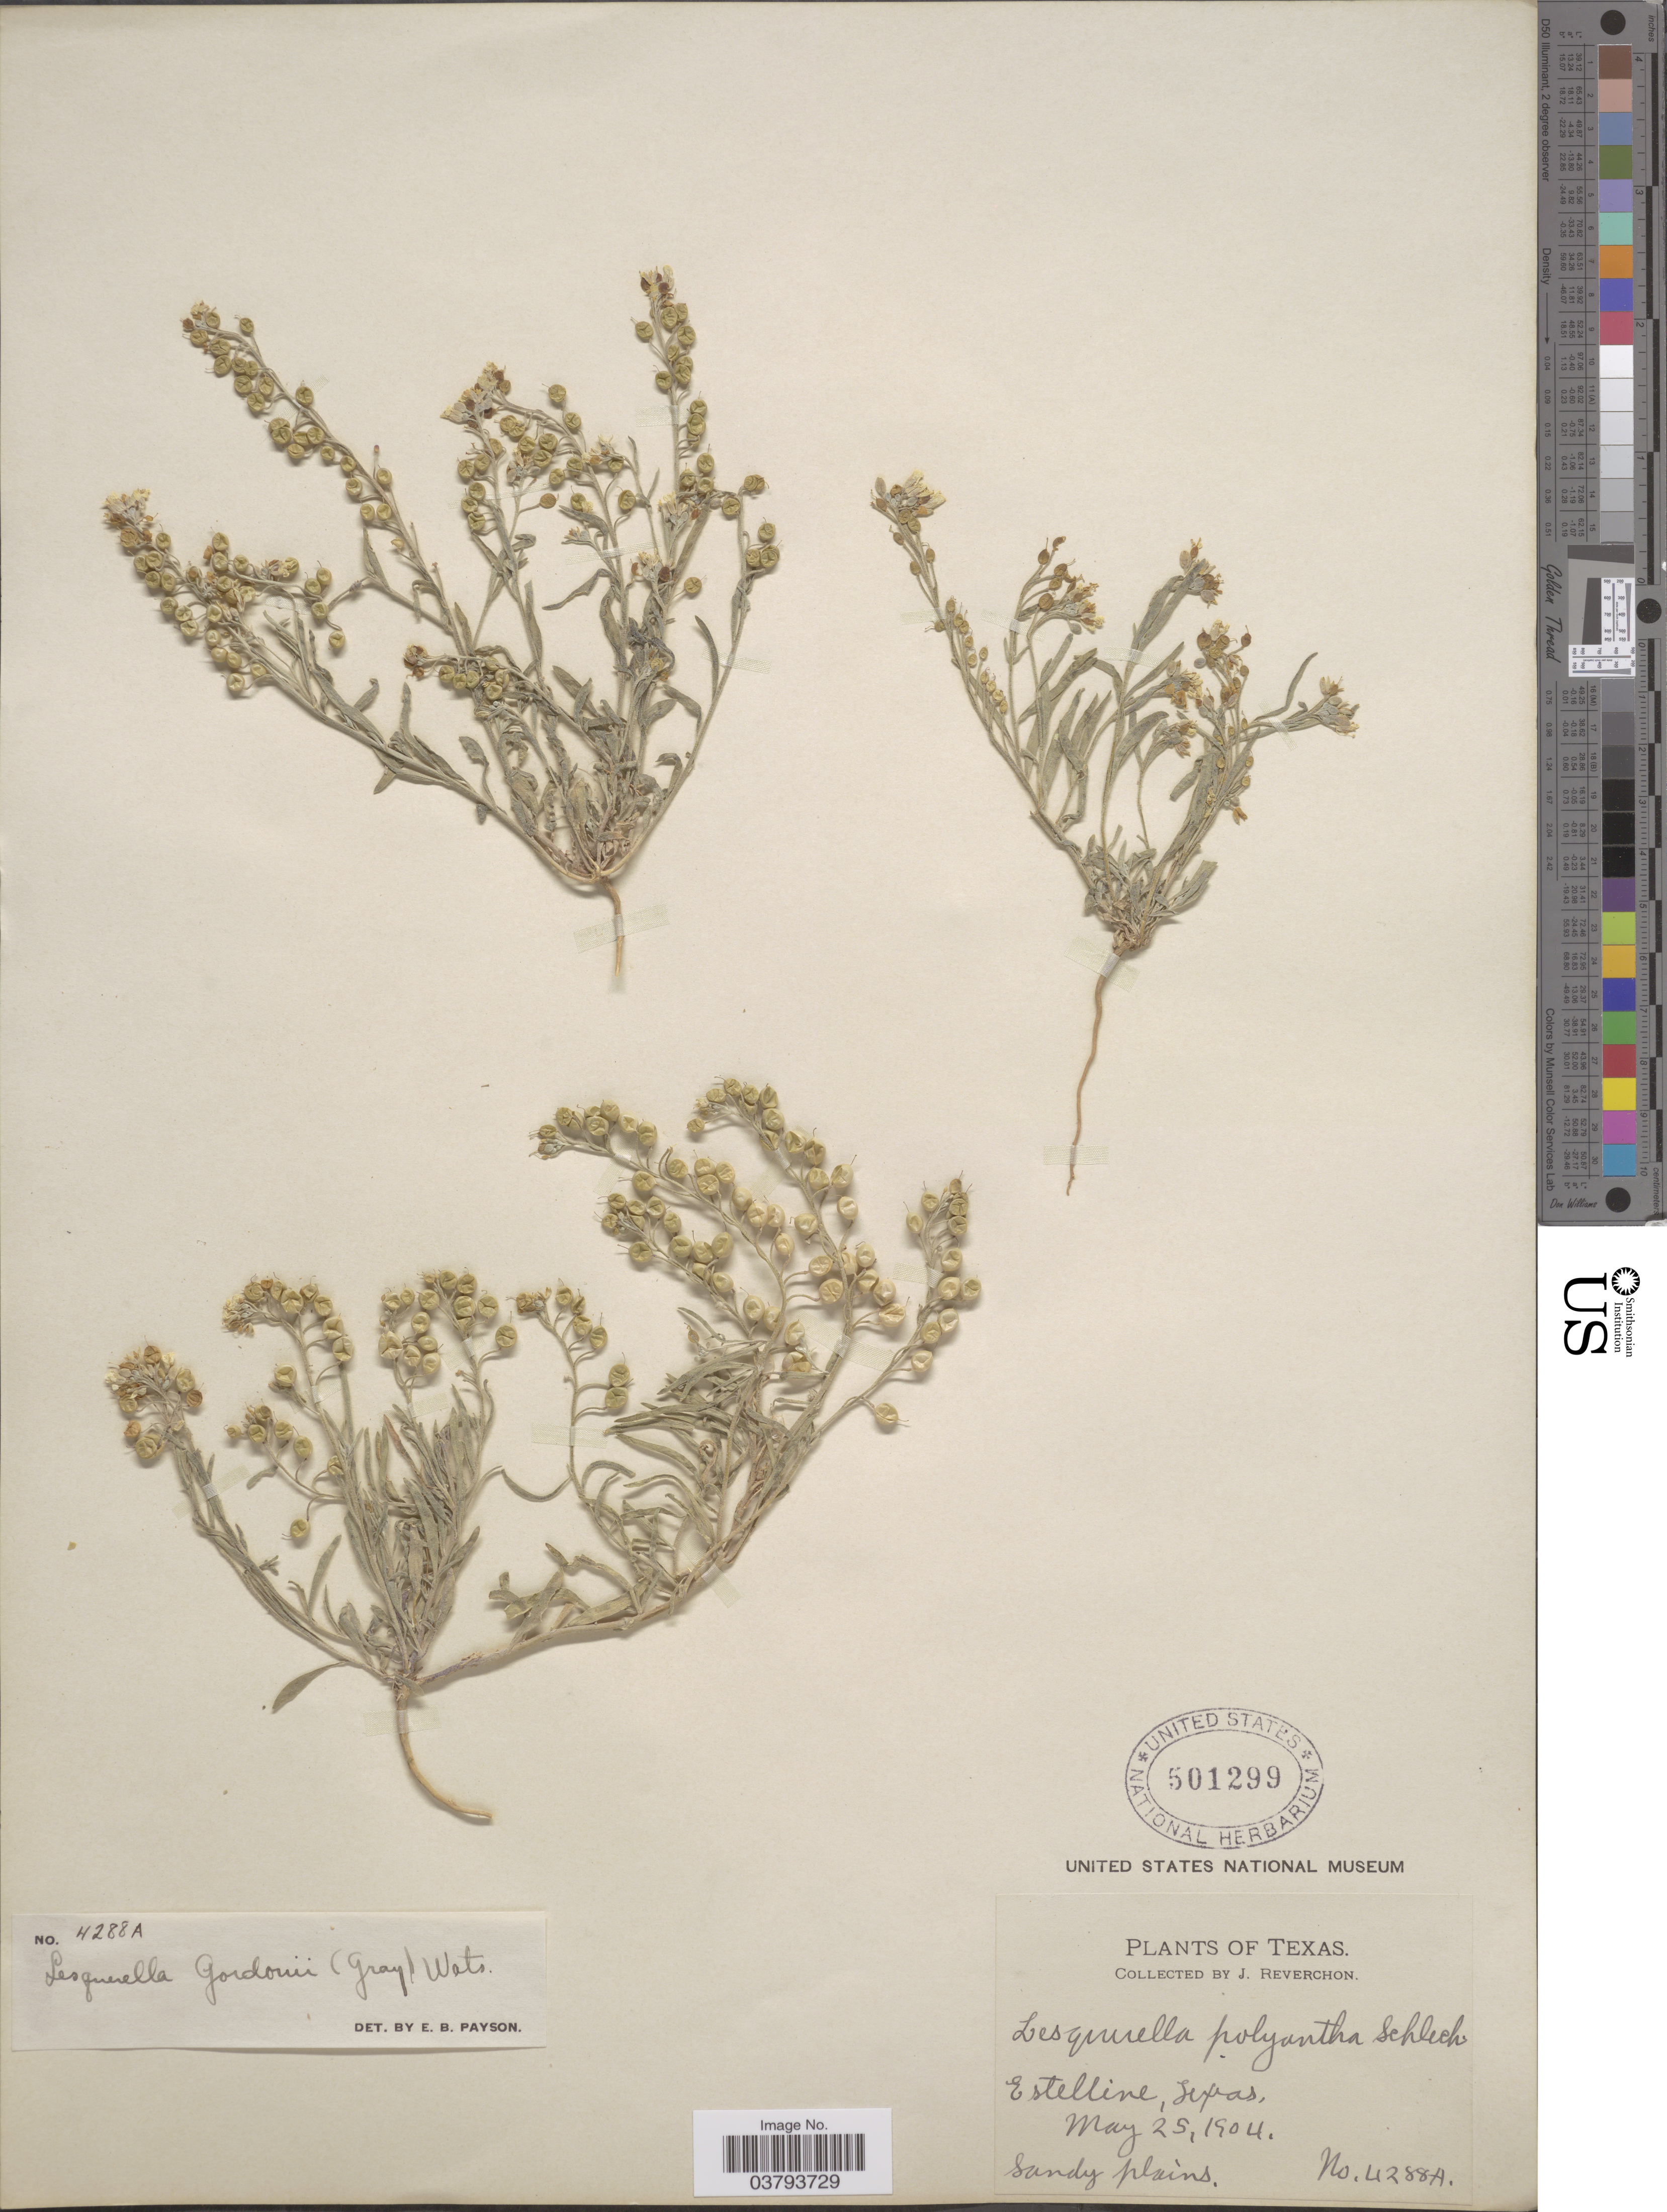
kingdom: Plantae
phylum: Tracheophyta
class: Magnoliopsida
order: Brassicales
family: Brassicaceae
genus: Lesquerella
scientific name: Lesquerella gordonii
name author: (A. Gray) S. Watson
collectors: J. Reverchon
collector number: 4288A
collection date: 1904-05-25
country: United States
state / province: Texas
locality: Estelline.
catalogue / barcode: US 501299